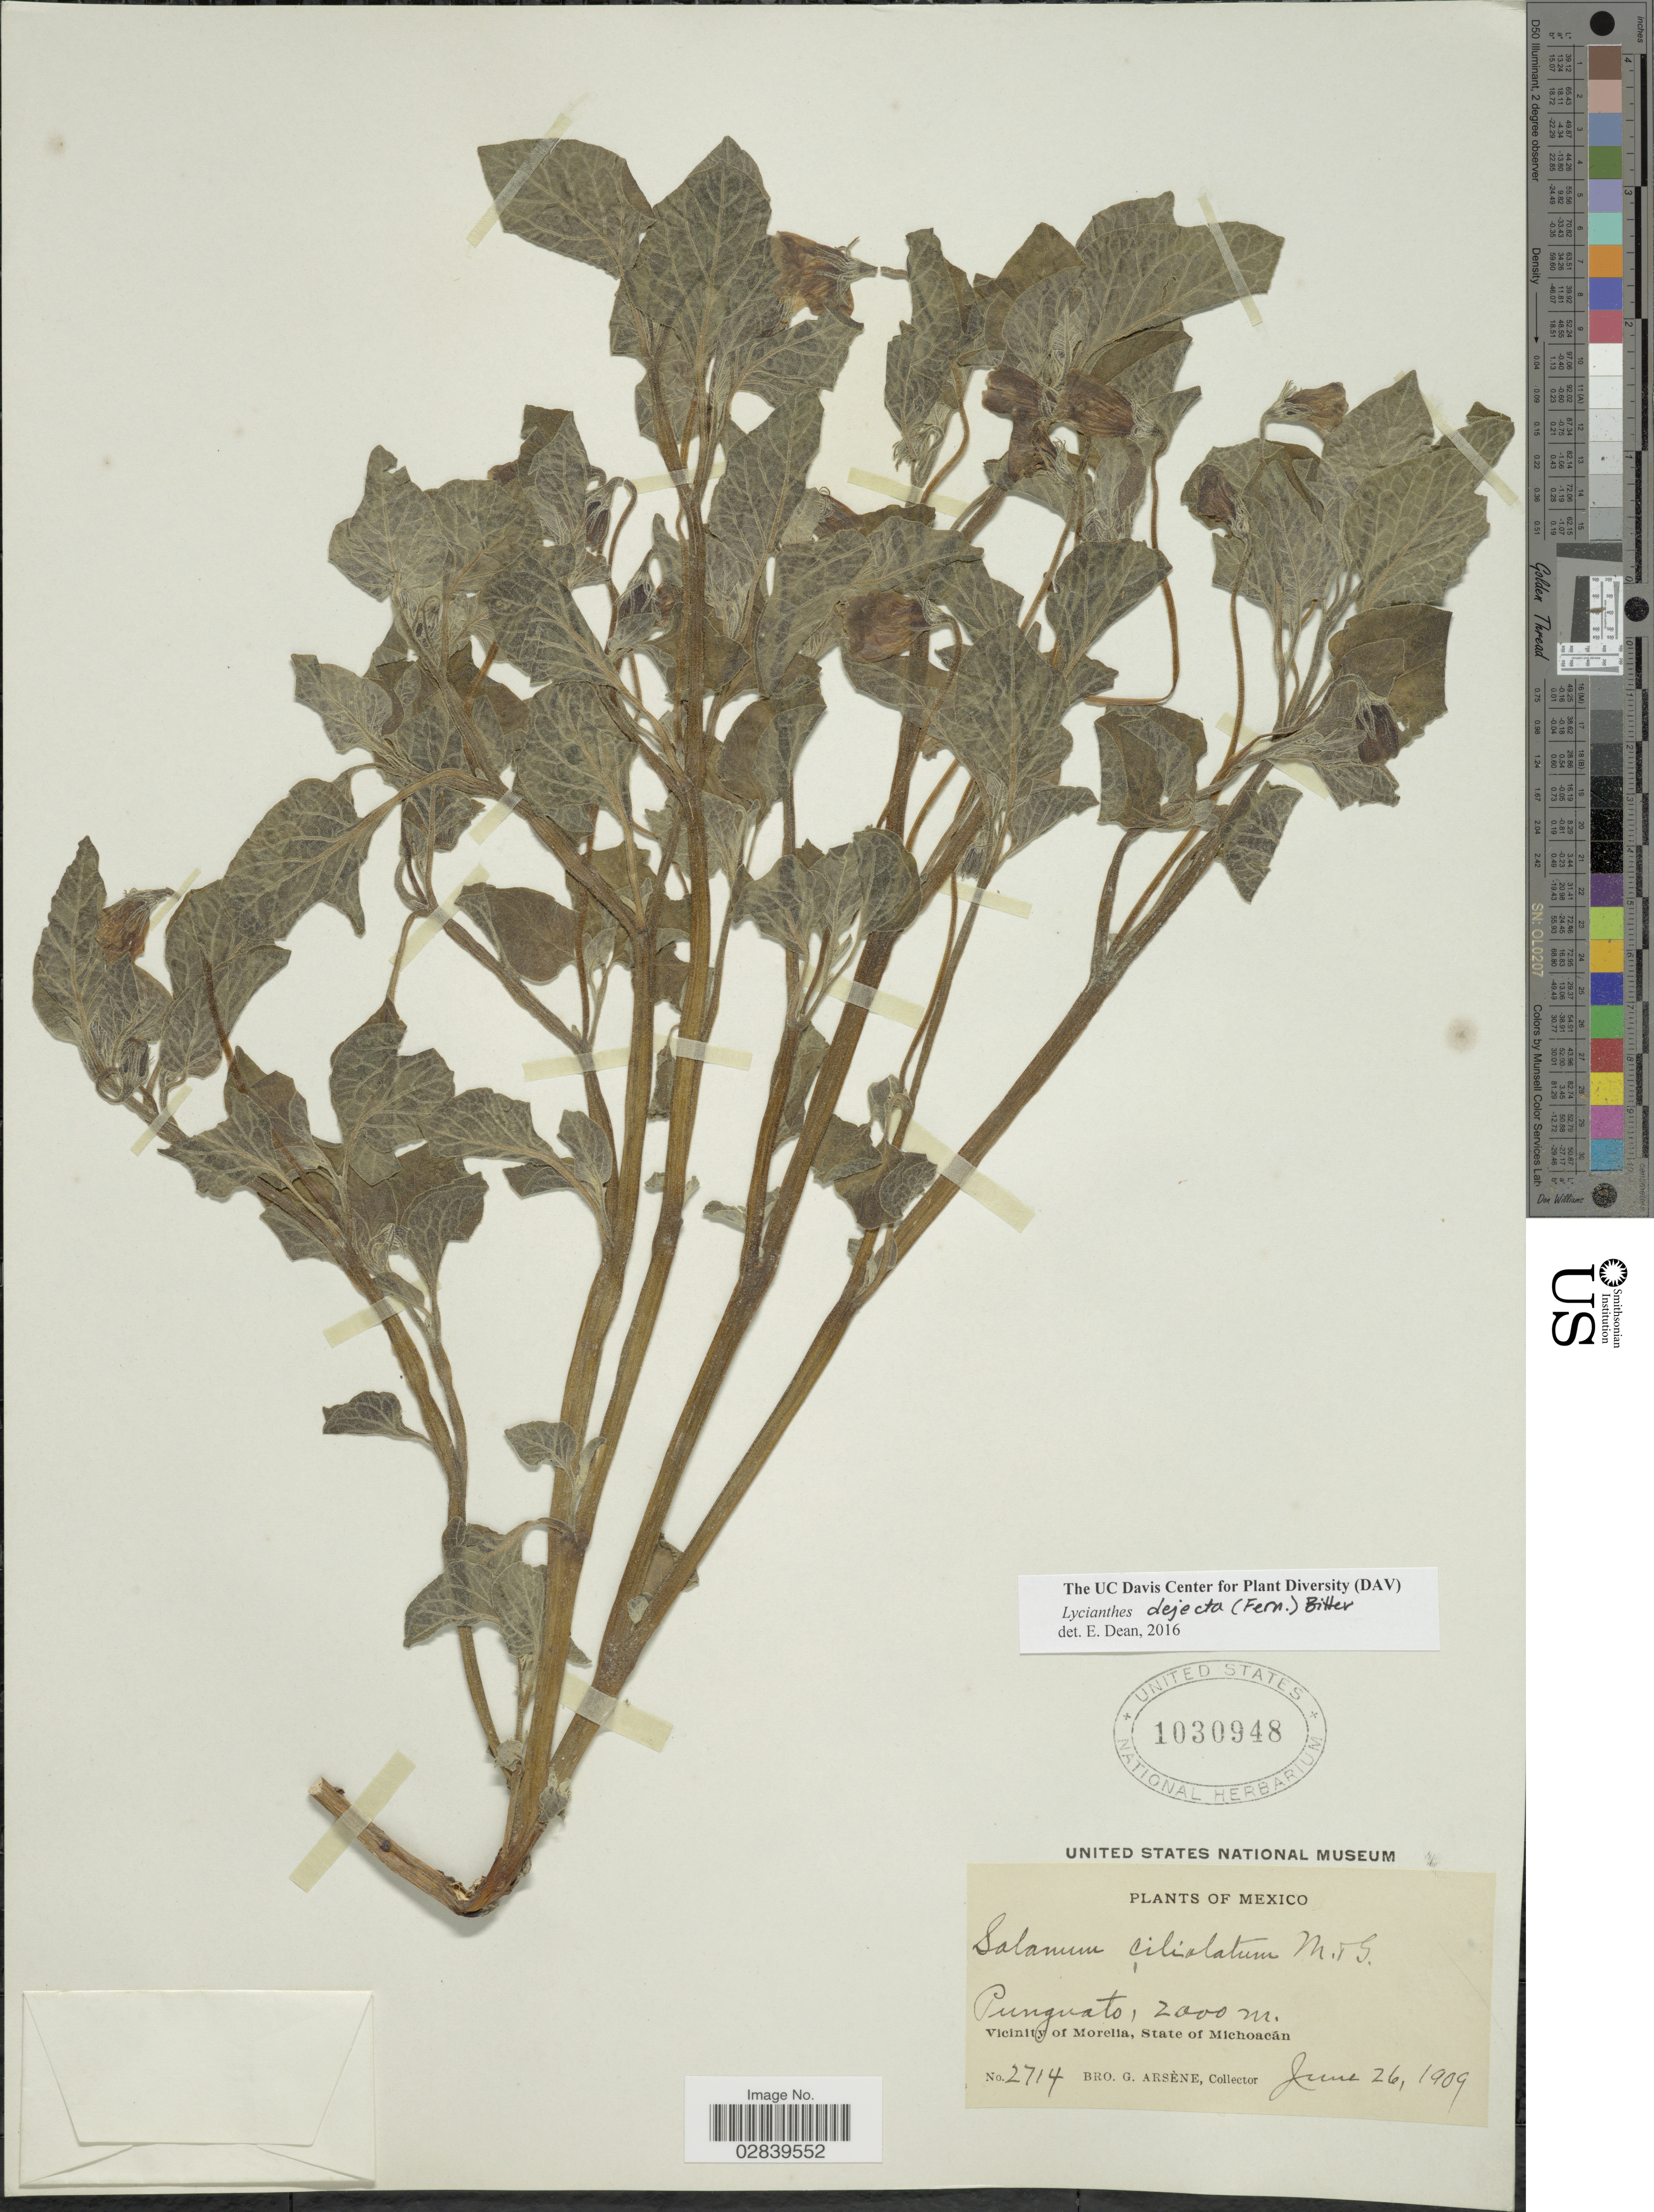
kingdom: Plantae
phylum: Tracheophyta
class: Magnoliopsida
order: Solanales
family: Solanaceae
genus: Lycianthes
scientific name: Lycianthes dejecta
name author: (Fernald) Bitter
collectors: Bro. G. Arsène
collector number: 2714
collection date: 1909-06-26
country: Mexico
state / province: Michoacán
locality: Punguato, Vicinity of Morelia.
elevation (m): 2000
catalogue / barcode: US 1030948